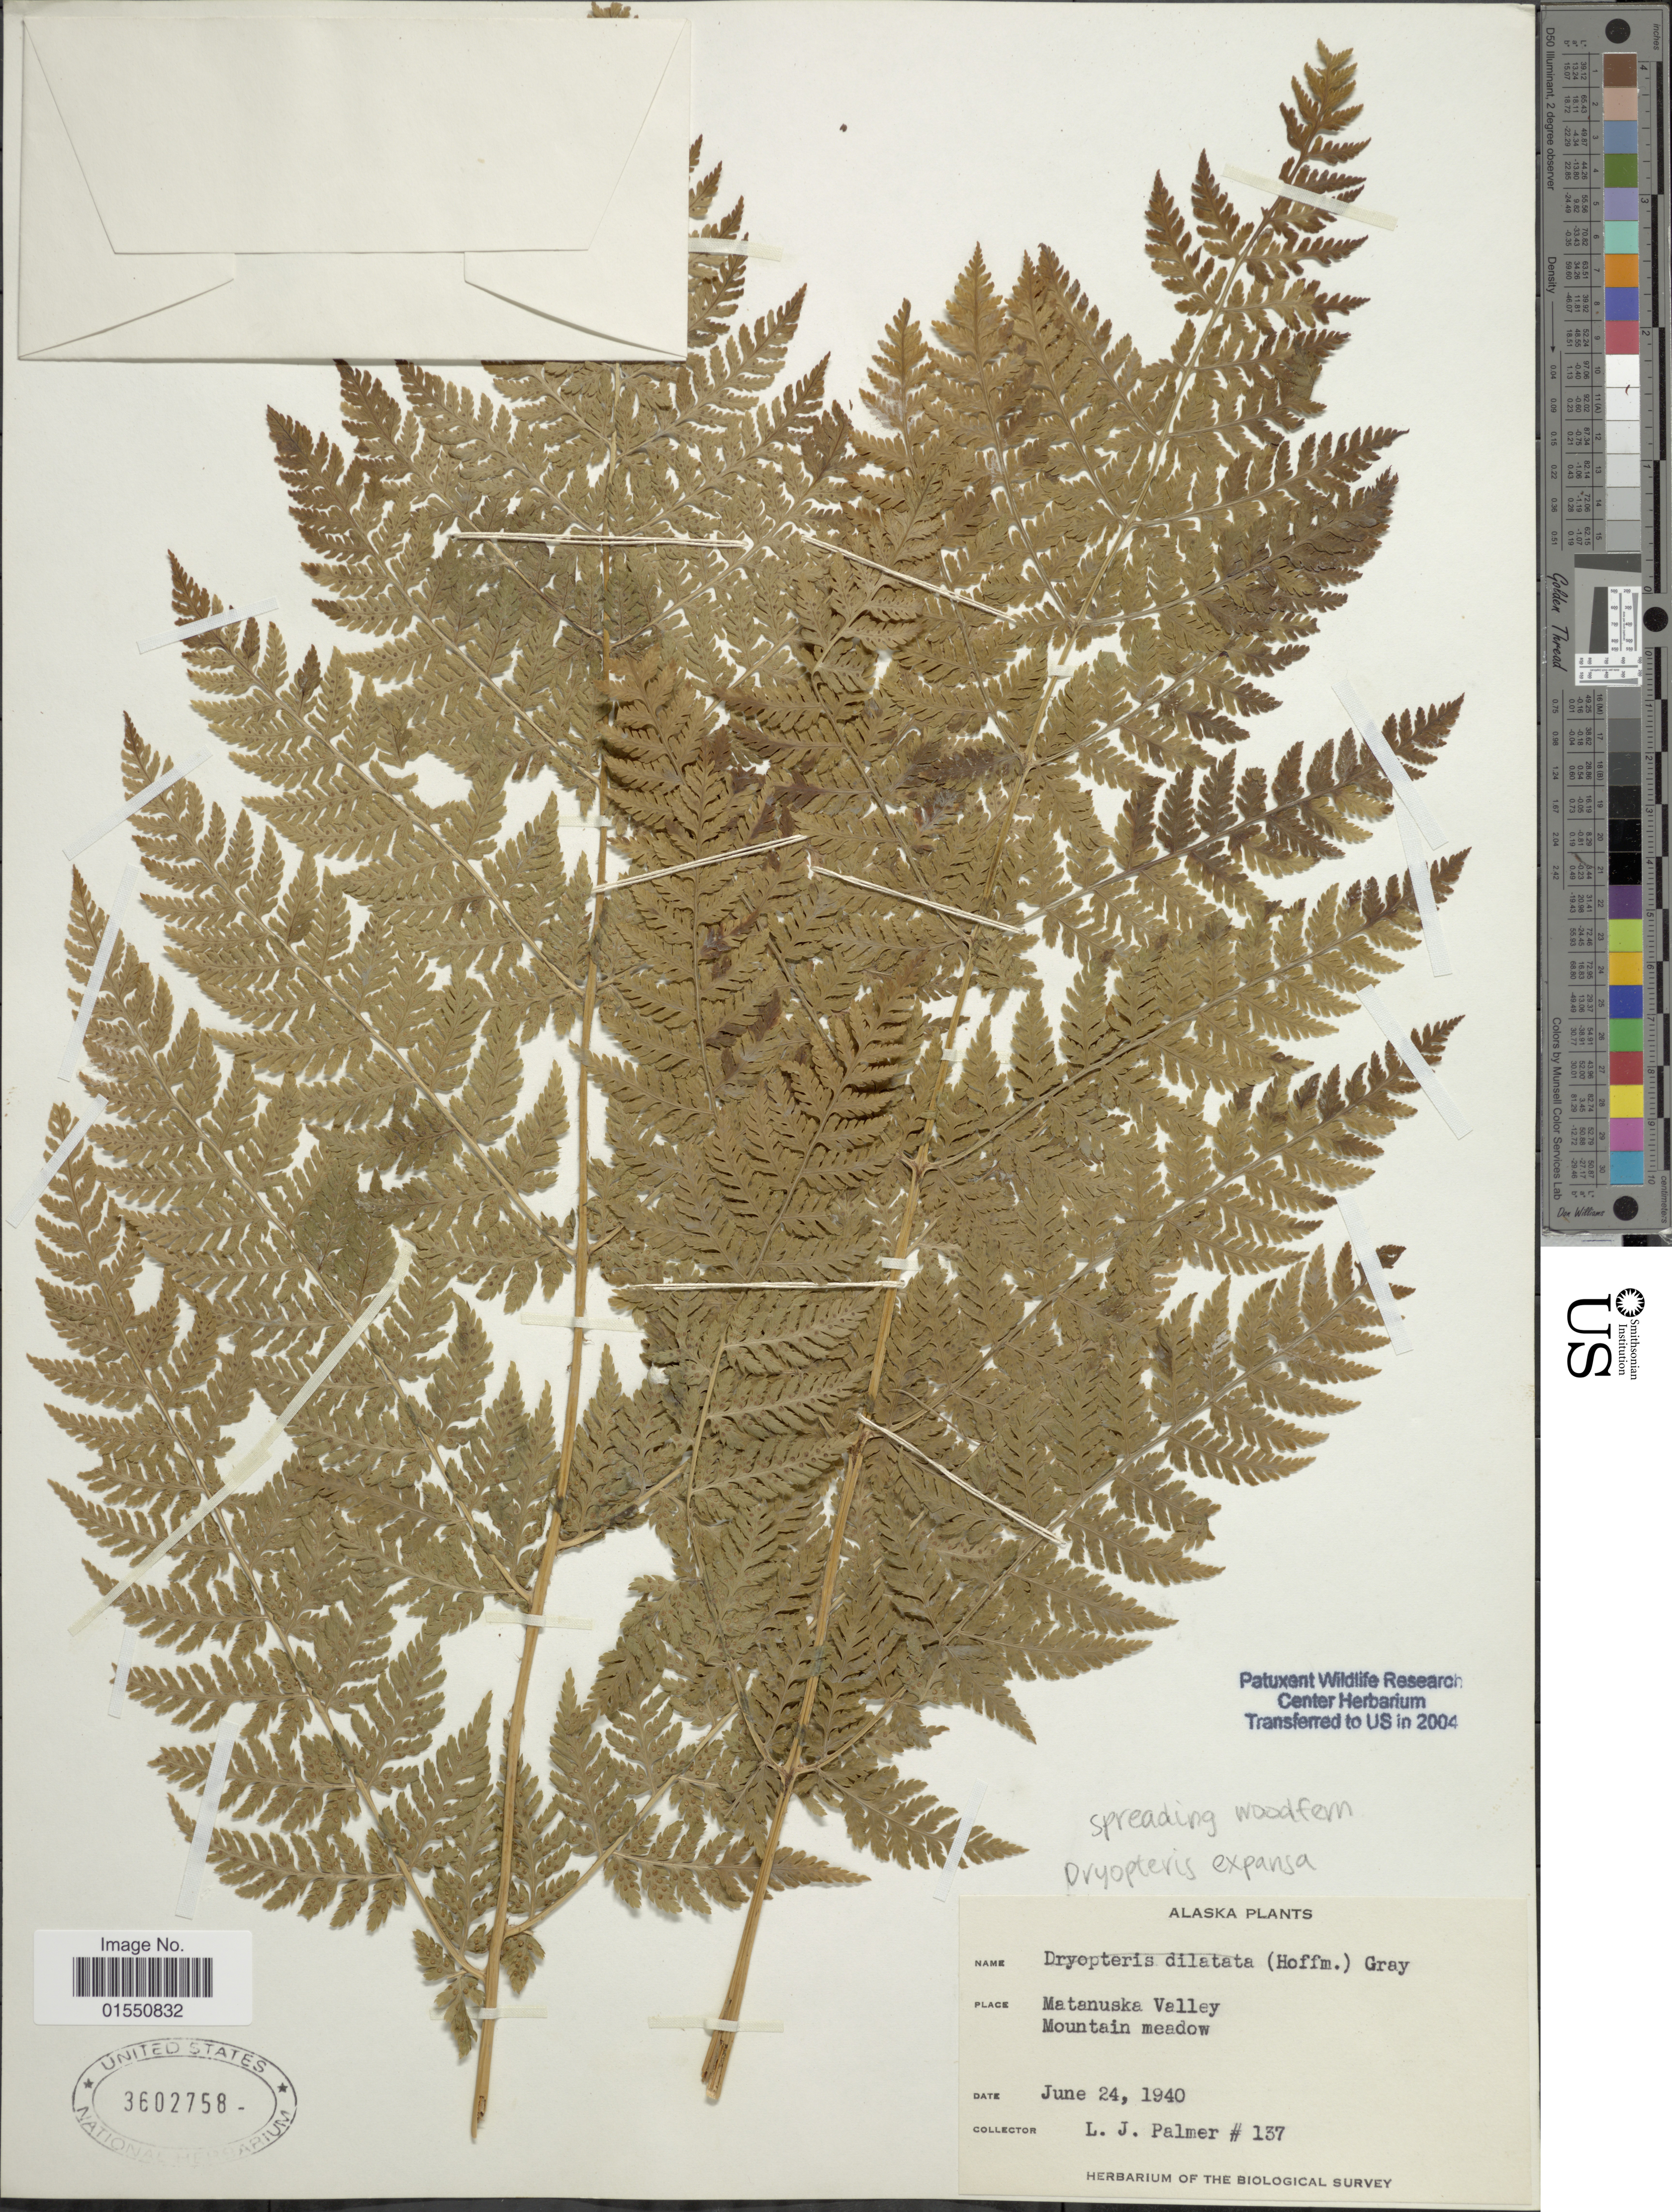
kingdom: Plantae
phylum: Tracheophyta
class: Polypodiopsida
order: Polypodiales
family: Dryopteridaceae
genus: Dryopteris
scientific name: Dryopteris expansa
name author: (C. Presl) Fraser-Jenk. & Jermy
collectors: L. J. Palmer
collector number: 137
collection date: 1940-06-24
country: United States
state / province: Alaska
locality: Matanuska Valley. Mountain meadow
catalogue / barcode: US 3602758